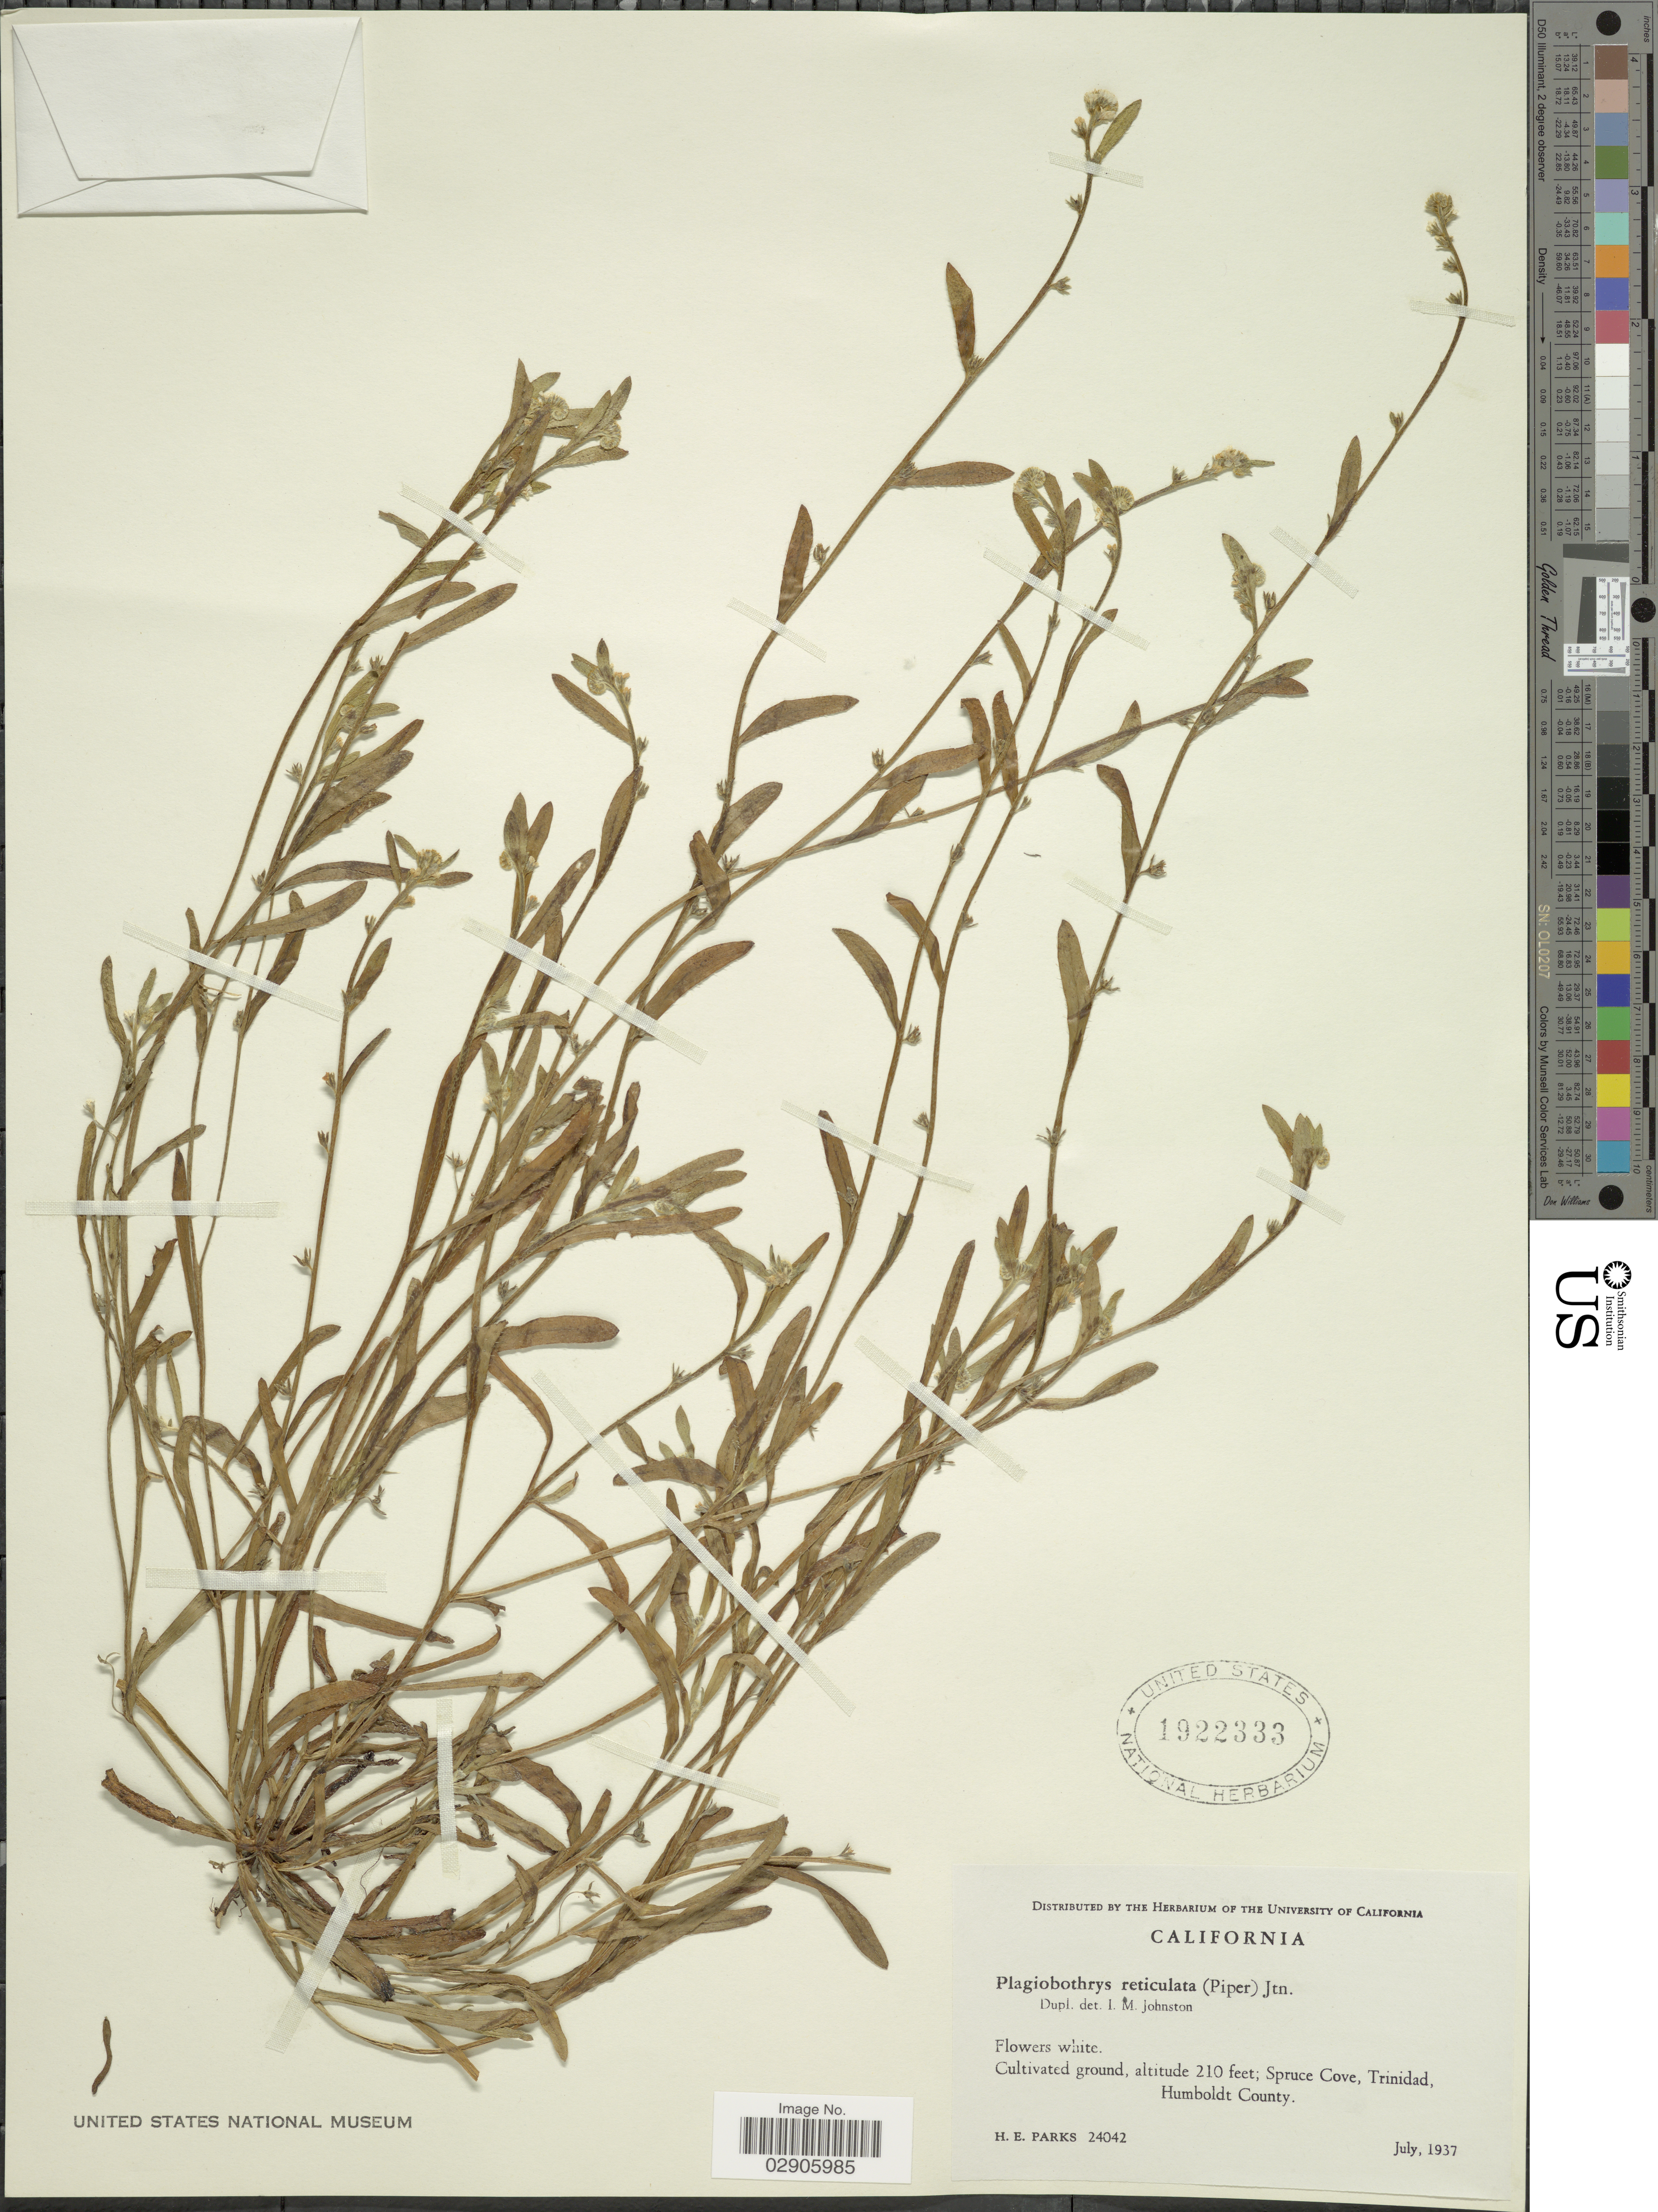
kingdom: Plantae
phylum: Tracheophyta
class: Magnoliopsida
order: Boraginales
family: Boraginaceae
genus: Plagiobothrys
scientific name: Plagiobothrys reticulatus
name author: (Piper) I.M. Johnst.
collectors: H. E. Parks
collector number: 24042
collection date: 1937-07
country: United States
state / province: California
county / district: Humboldt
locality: Cultivated ground, Spruce Cove, Trinidad, Humboldt County.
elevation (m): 64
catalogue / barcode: US 1922333